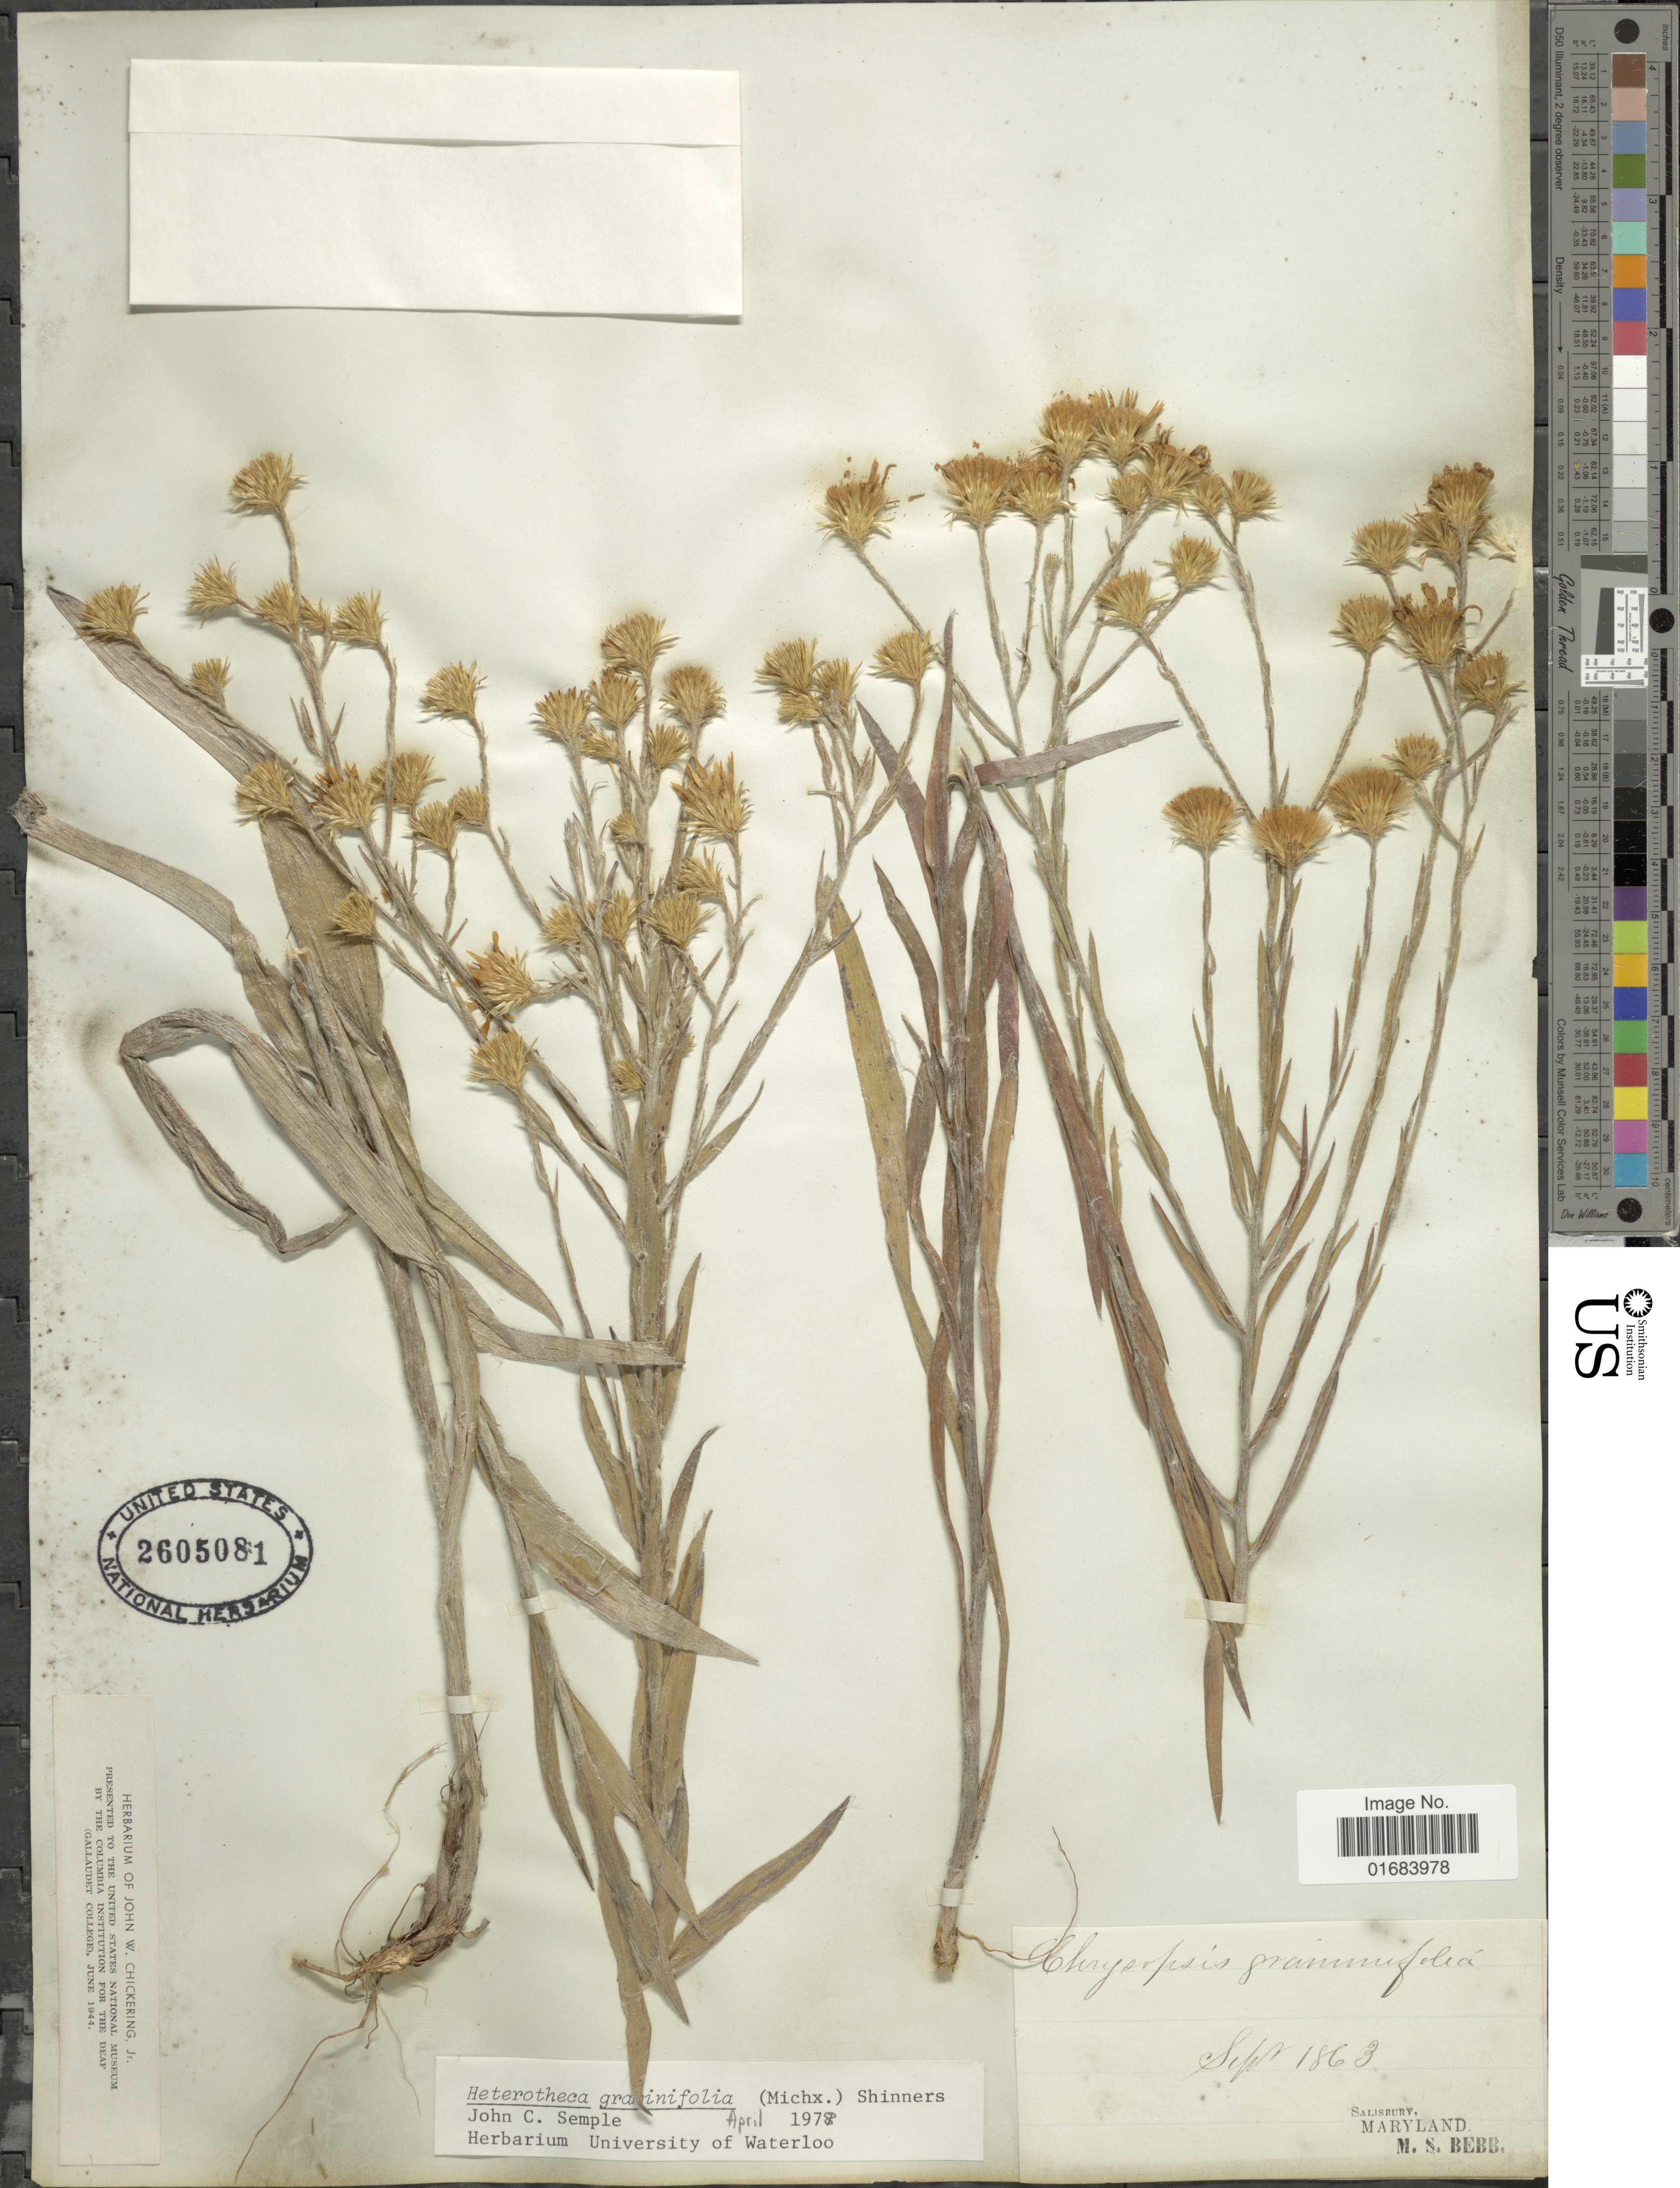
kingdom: Plantae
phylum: Tracheophyta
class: Magnoliopsida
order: Asterales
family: Asteraceae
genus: Pityopsis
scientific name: Pityopsis graminifolia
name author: (Michx.) Nutt.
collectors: M. Bebb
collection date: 1863-09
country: United States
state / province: Maryland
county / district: Wicomico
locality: Salisbury.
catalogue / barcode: US 2605081